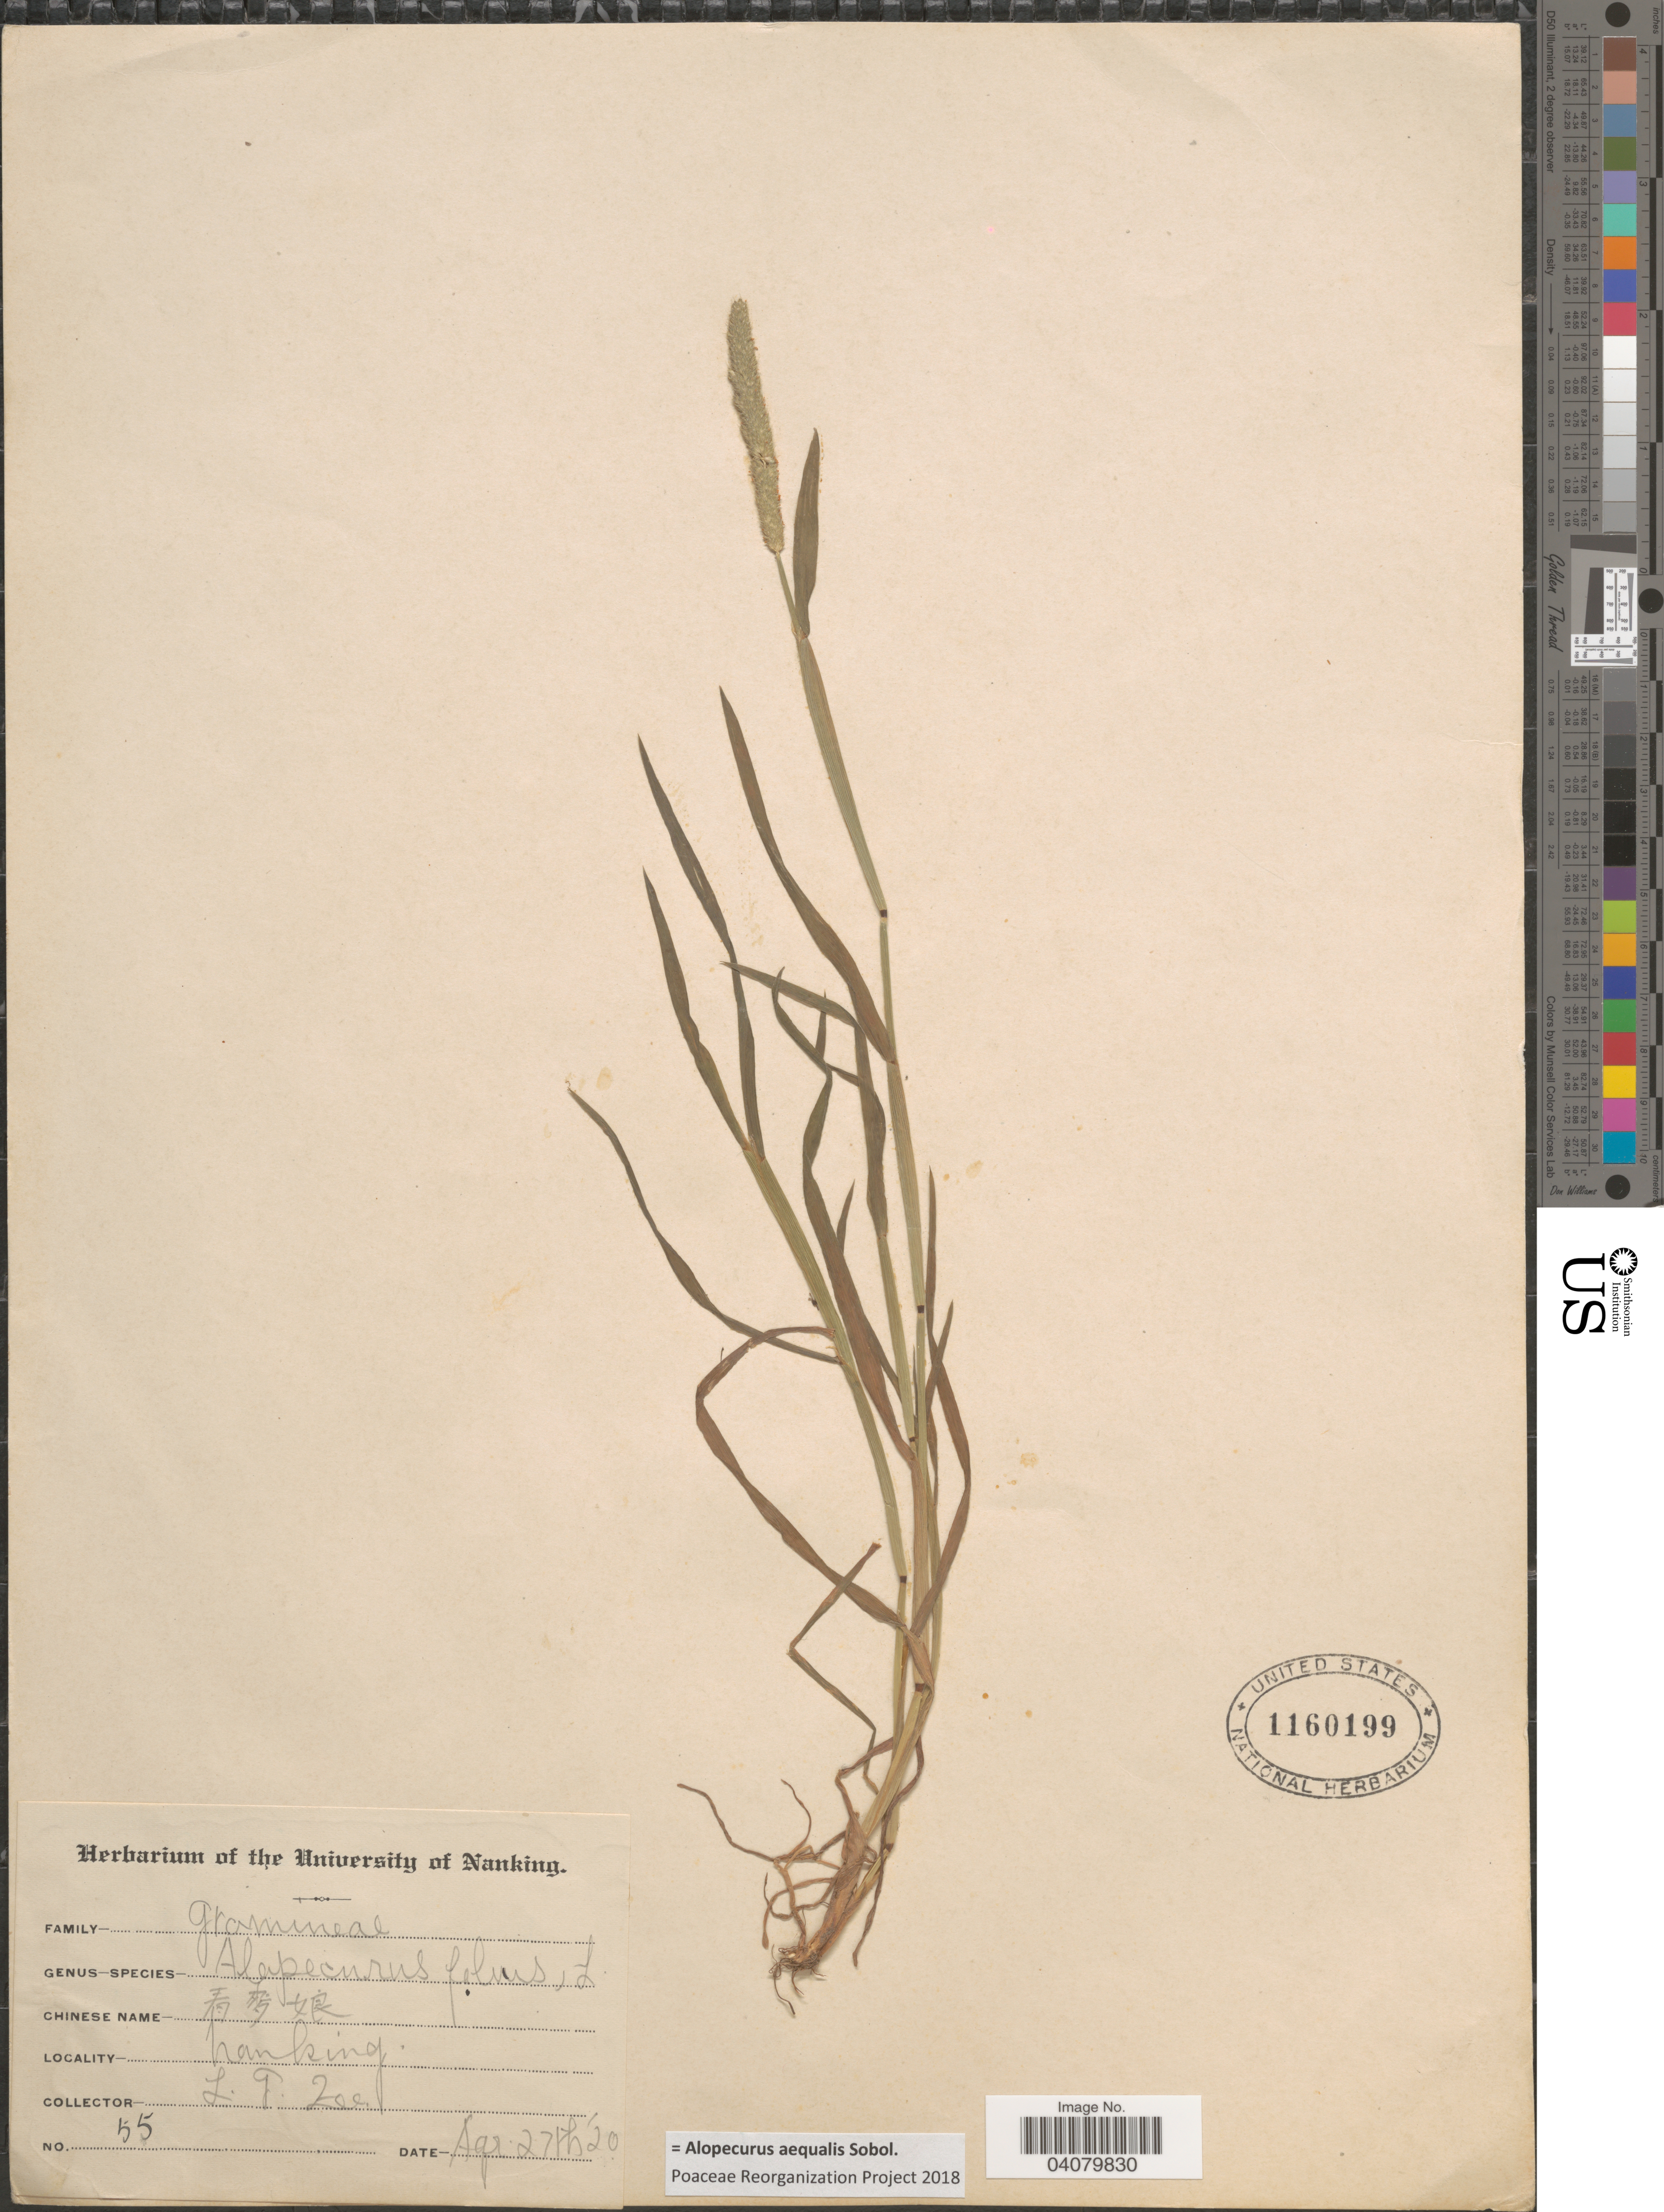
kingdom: Plantae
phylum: Tracheophyta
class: Liliopsida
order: Poales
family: Poaceae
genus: Alopecurus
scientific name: Alopecurus aequalis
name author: Sobol.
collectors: L. Zee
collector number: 55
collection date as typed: Transcribed d/m/y: 27/4/20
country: China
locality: Nanking.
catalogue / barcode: US 1160199